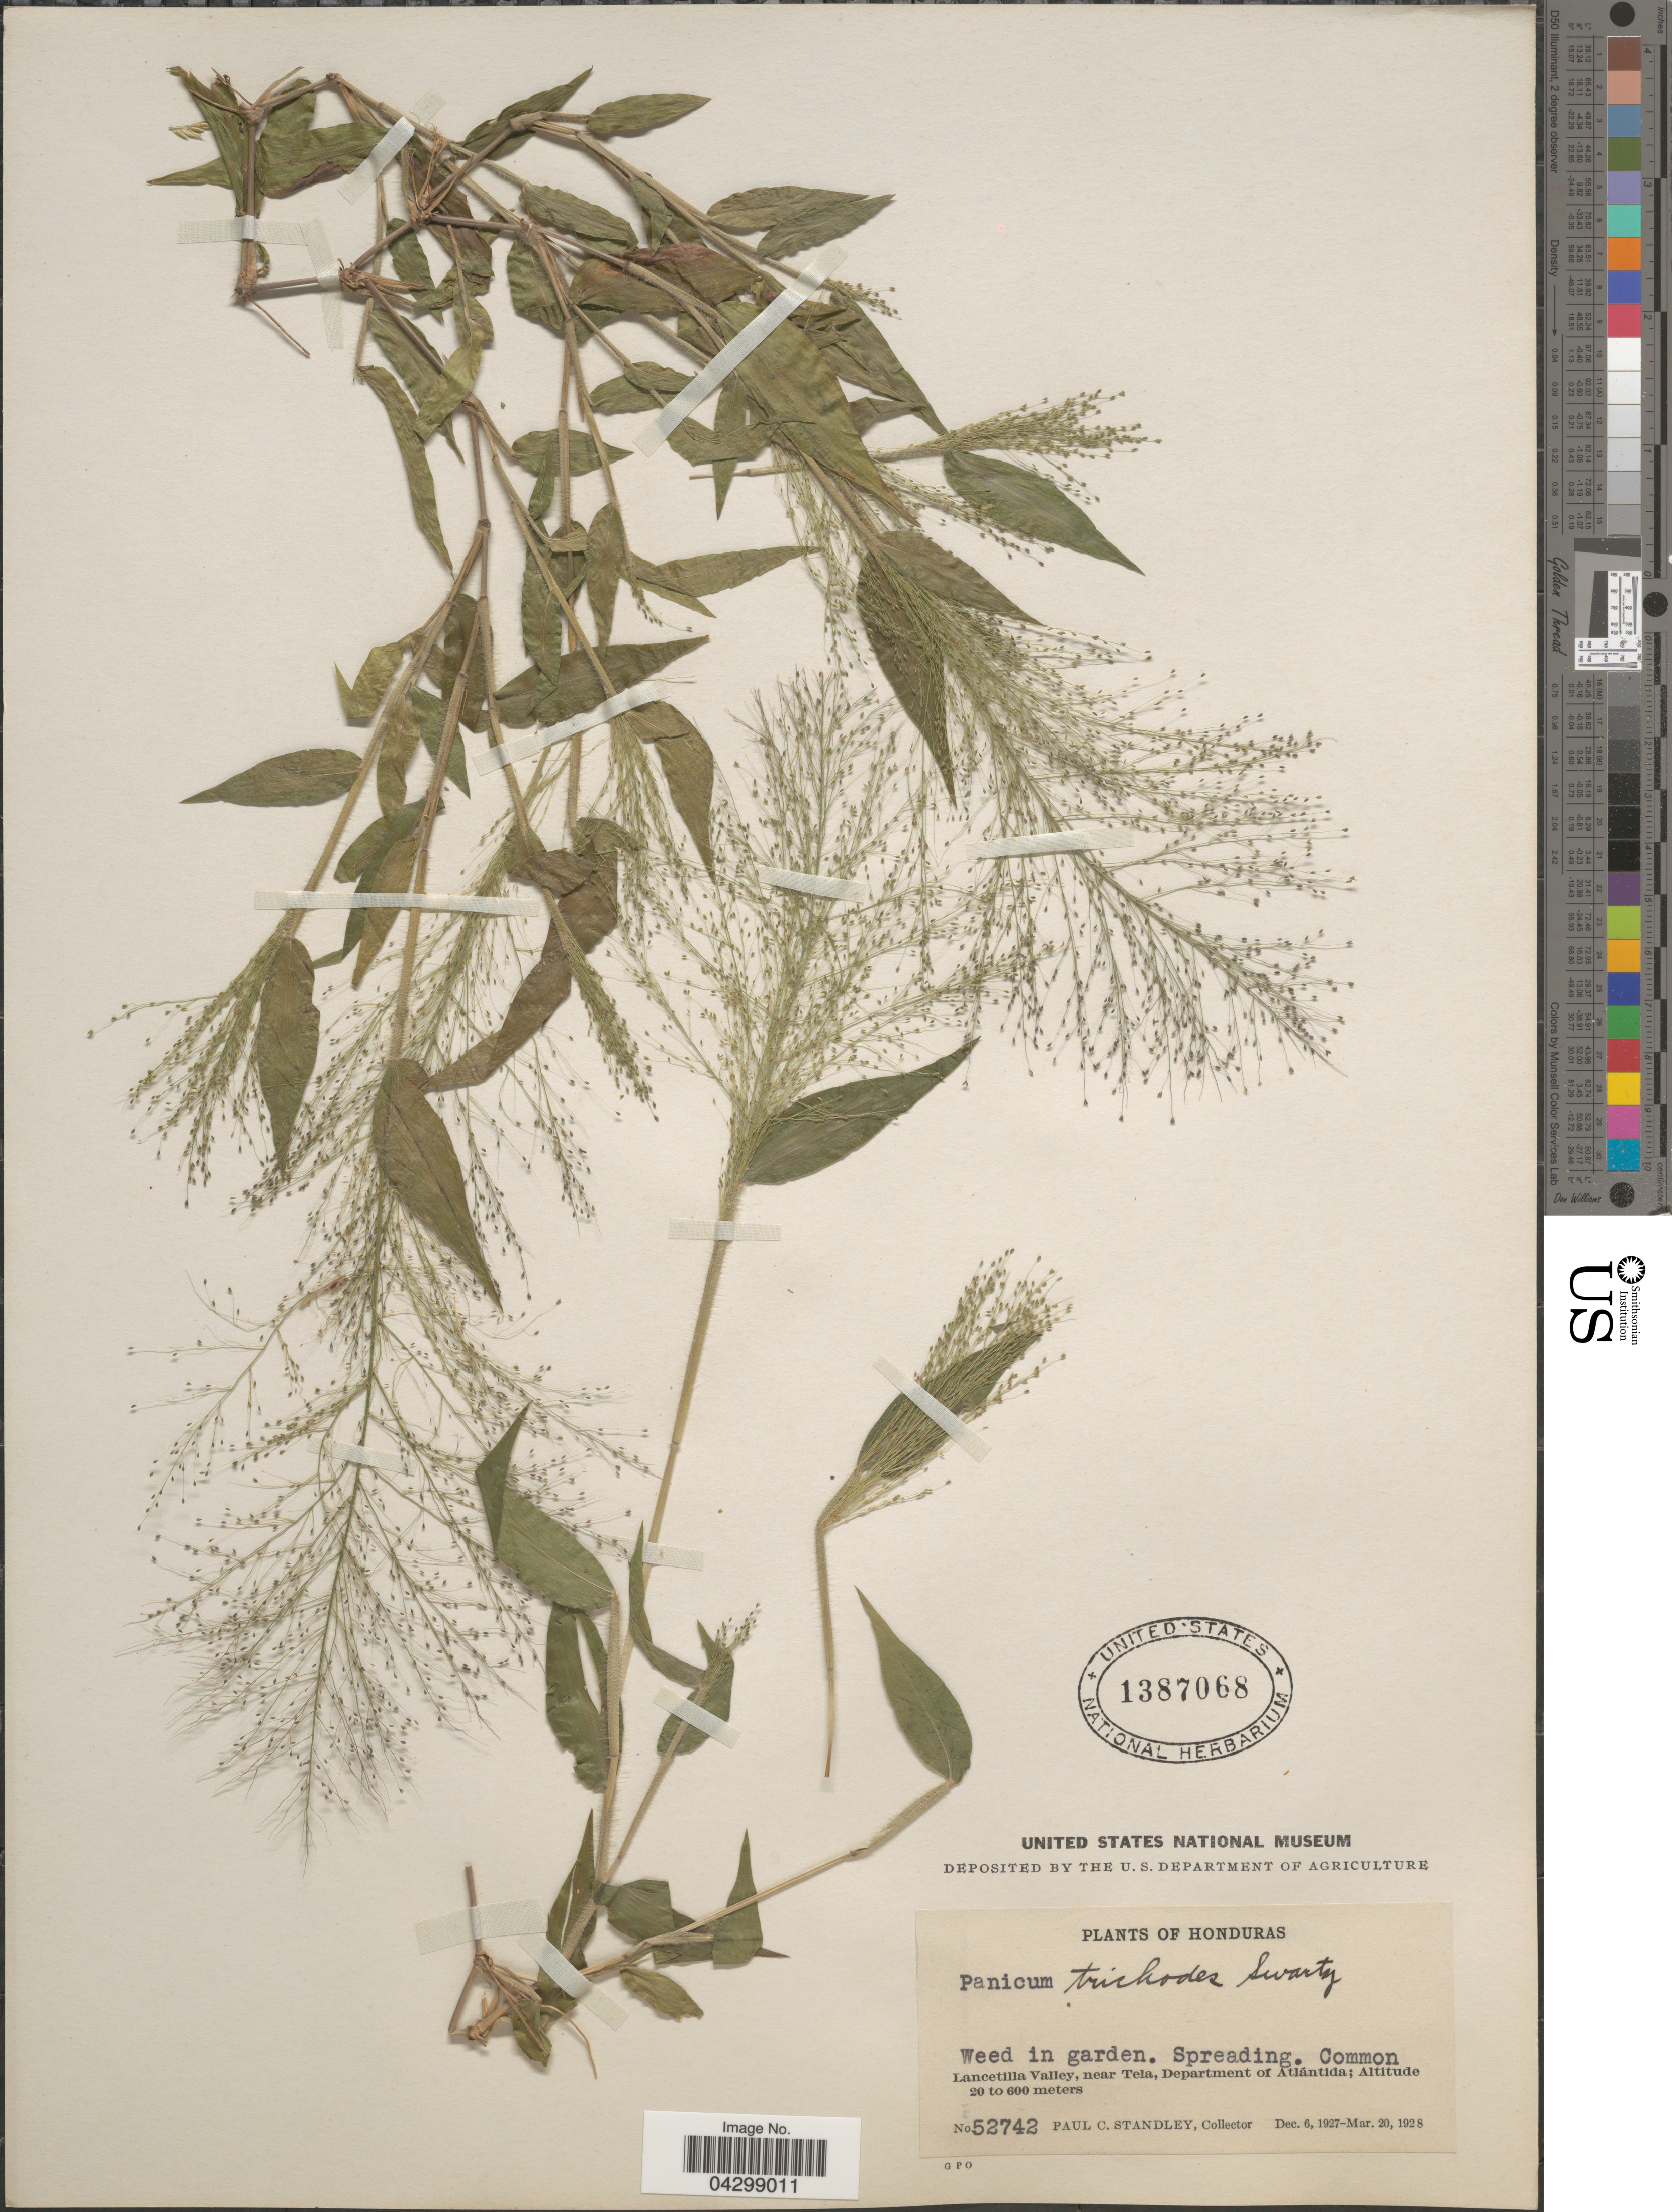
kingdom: Plantae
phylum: Tracheophyta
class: Liliopsida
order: Poales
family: Poaceae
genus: Panicum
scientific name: Panicum trichoides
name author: Sw.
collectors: P. C. Standley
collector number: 52742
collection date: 1927-12-06/1928-03-20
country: Honduras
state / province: Atlantida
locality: Lancetilla Valley, near Tela, Department of Atlántida.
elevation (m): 20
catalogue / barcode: US 1387068